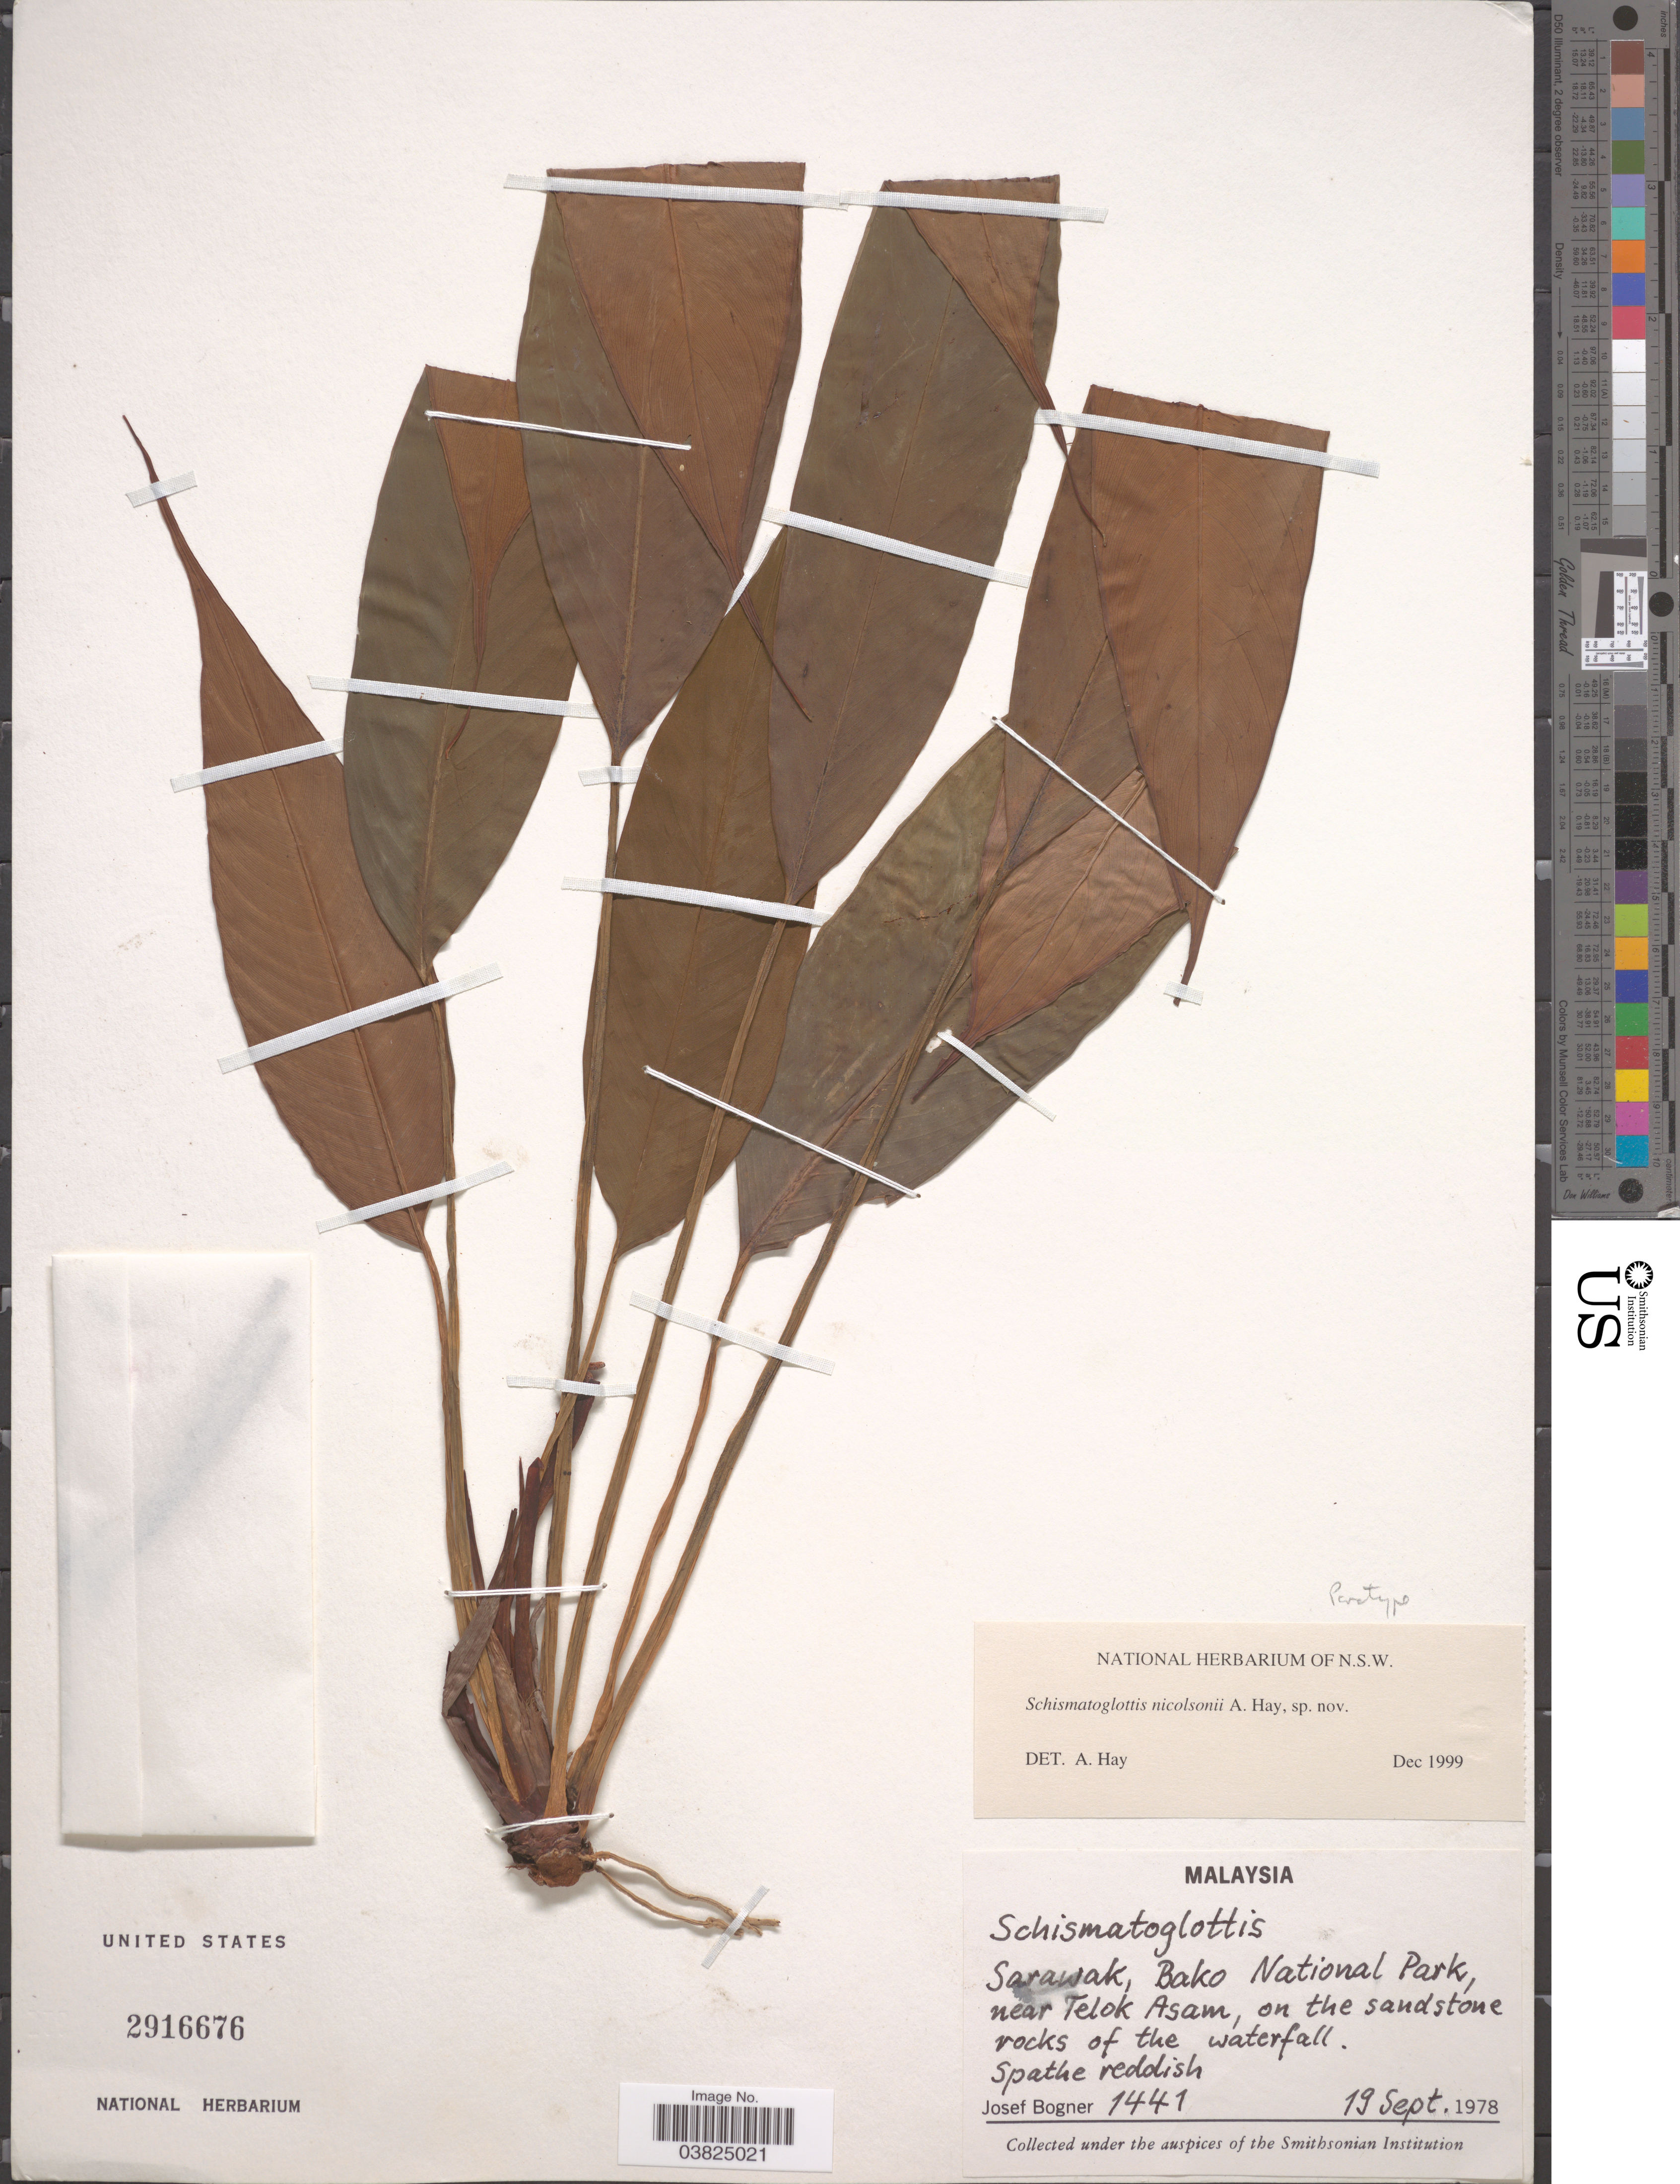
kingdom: Plantae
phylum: Tracheophyta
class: Liliopsida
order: Alismatales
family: Araceae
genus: Schismatoglottis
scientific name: Schismatoglottis nicolsonii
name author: A. Hay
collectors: J. Bogner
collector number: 1441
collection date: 1978-09-19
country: Malaysia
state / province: Sarawak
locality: Bako National Park, near Telok Asam, on the sandstone rocks of the waterfall.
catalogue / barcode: US 2916676